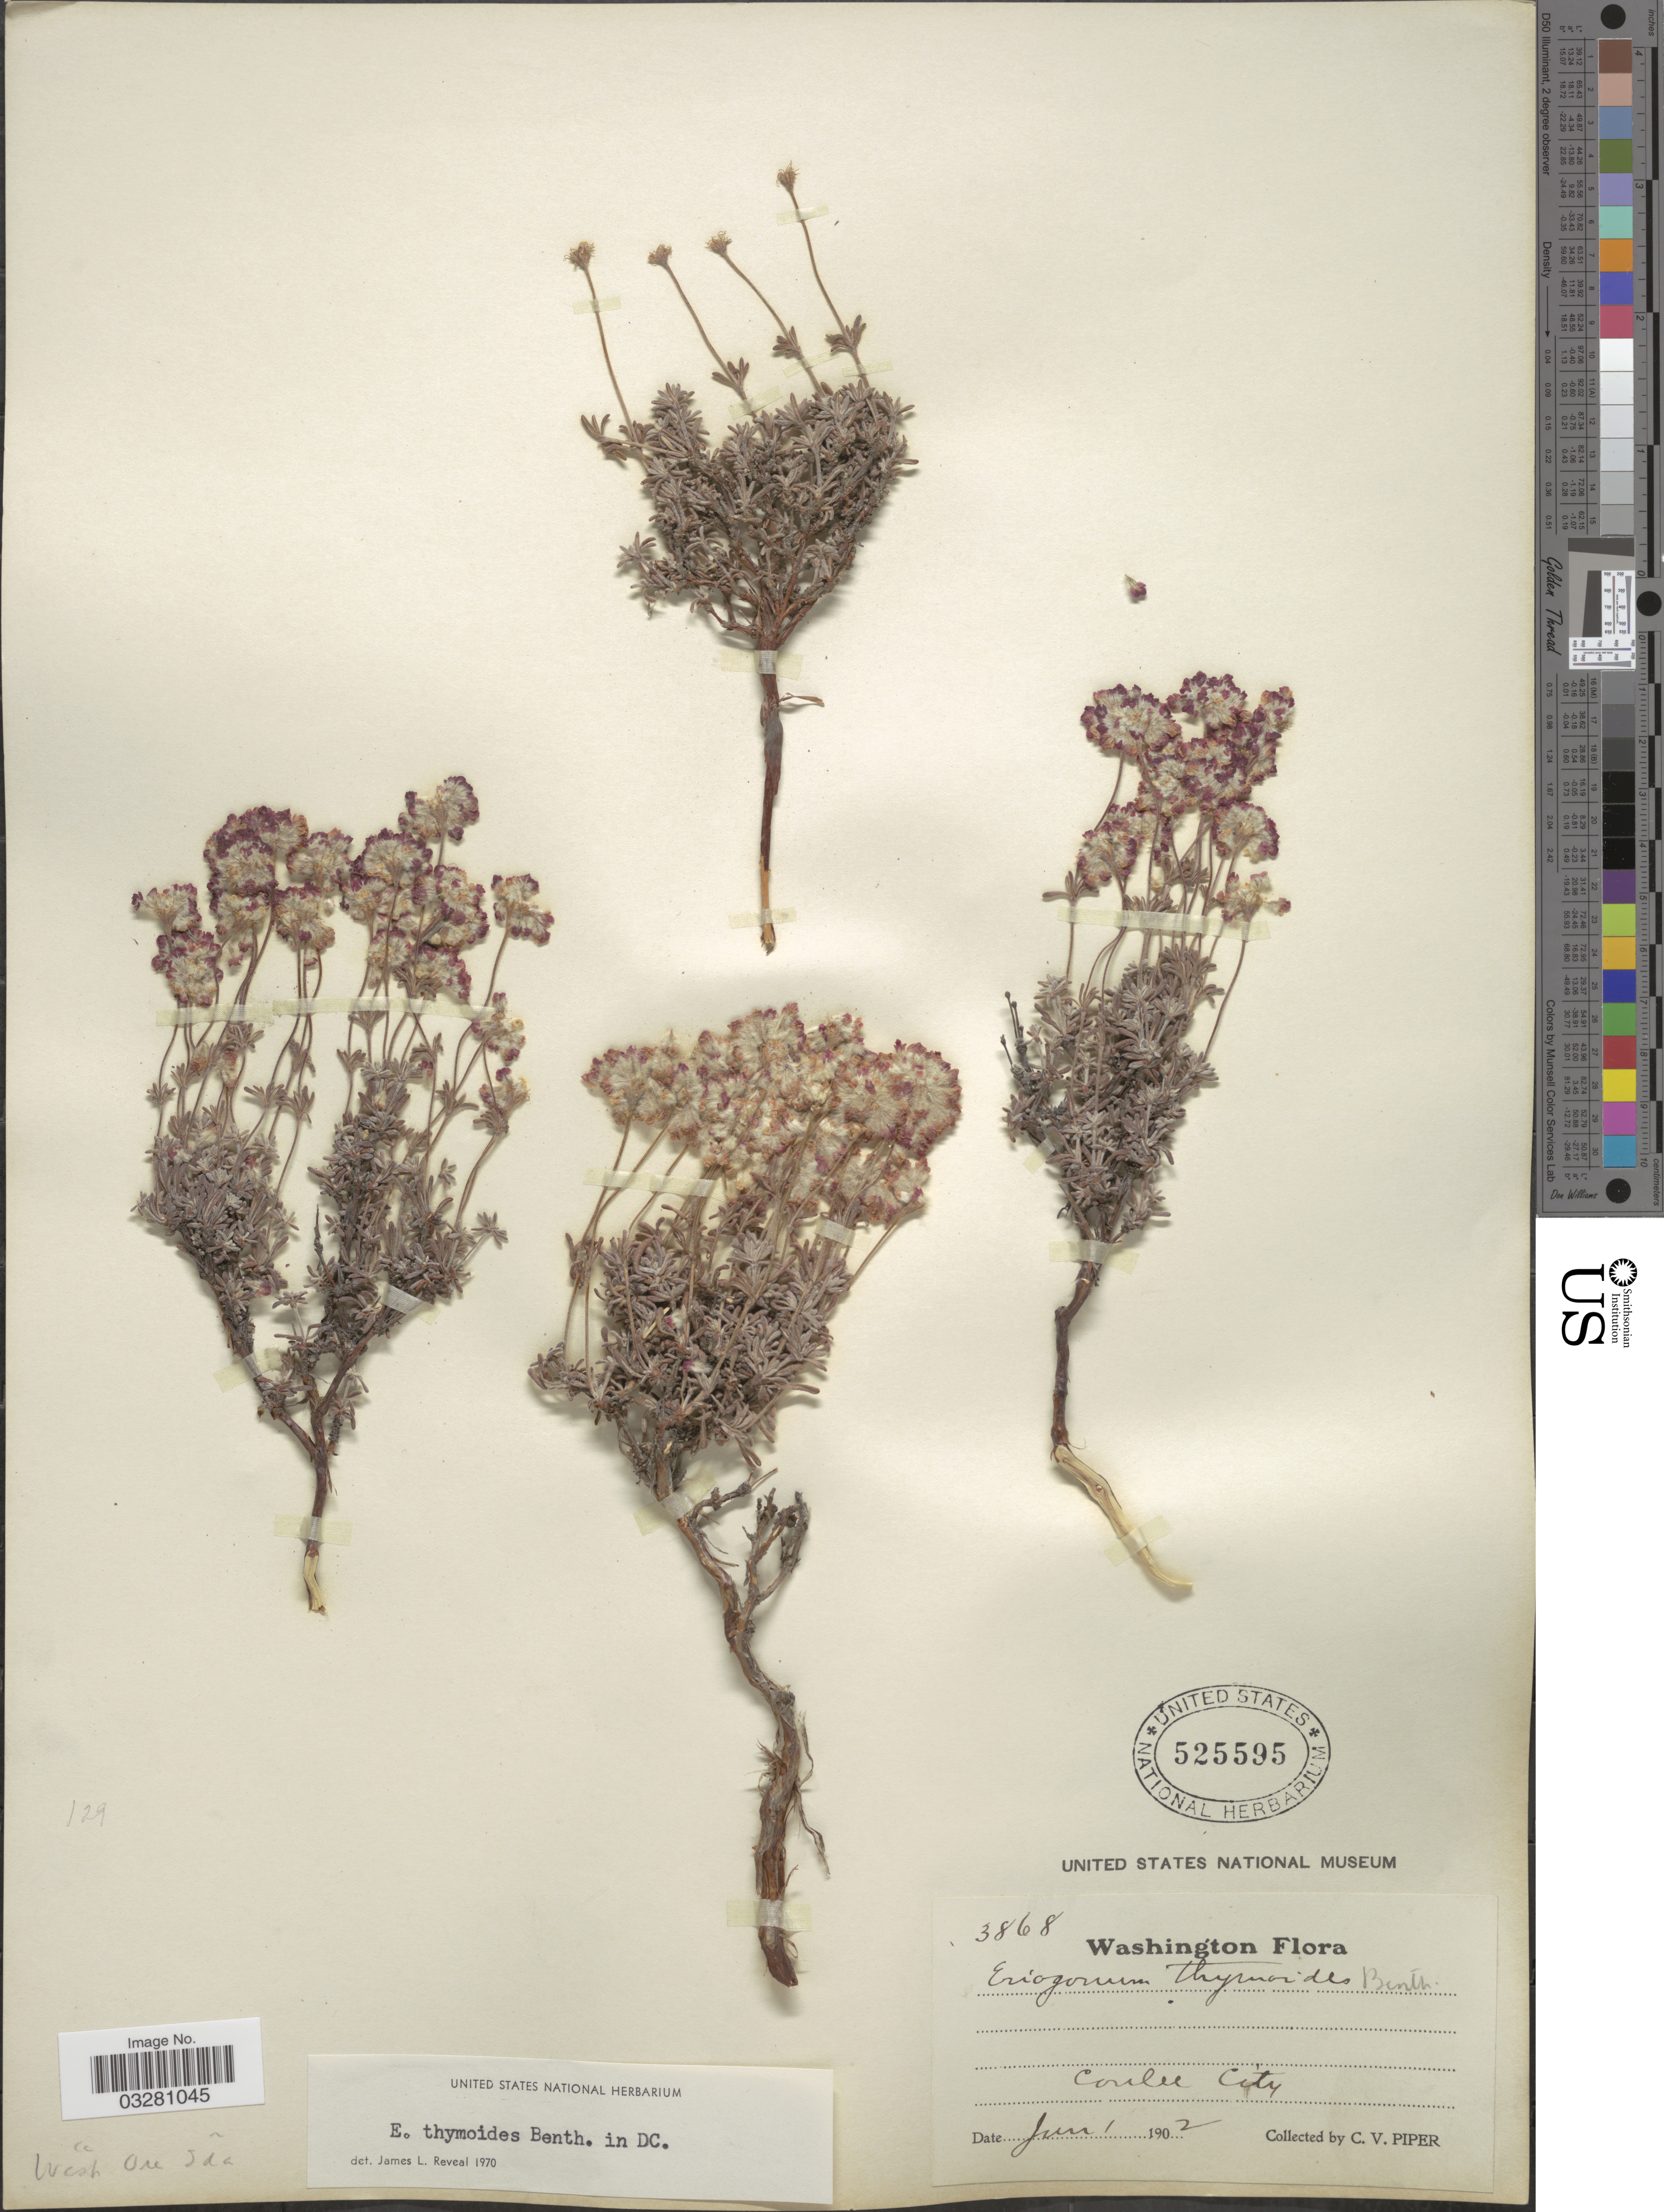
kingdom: Plantae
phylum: Tracheophyta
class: Magnoliopsida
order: Caryophyllales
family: Polygonaceae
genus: Eriogonum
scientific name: Eriogonum thymoides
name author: Benth. in DC.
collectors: C. V. Piper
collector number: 3868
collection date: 1902-06-01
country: United States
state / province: Washington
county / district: Grant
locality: Coulee City.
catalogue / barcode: US 525595